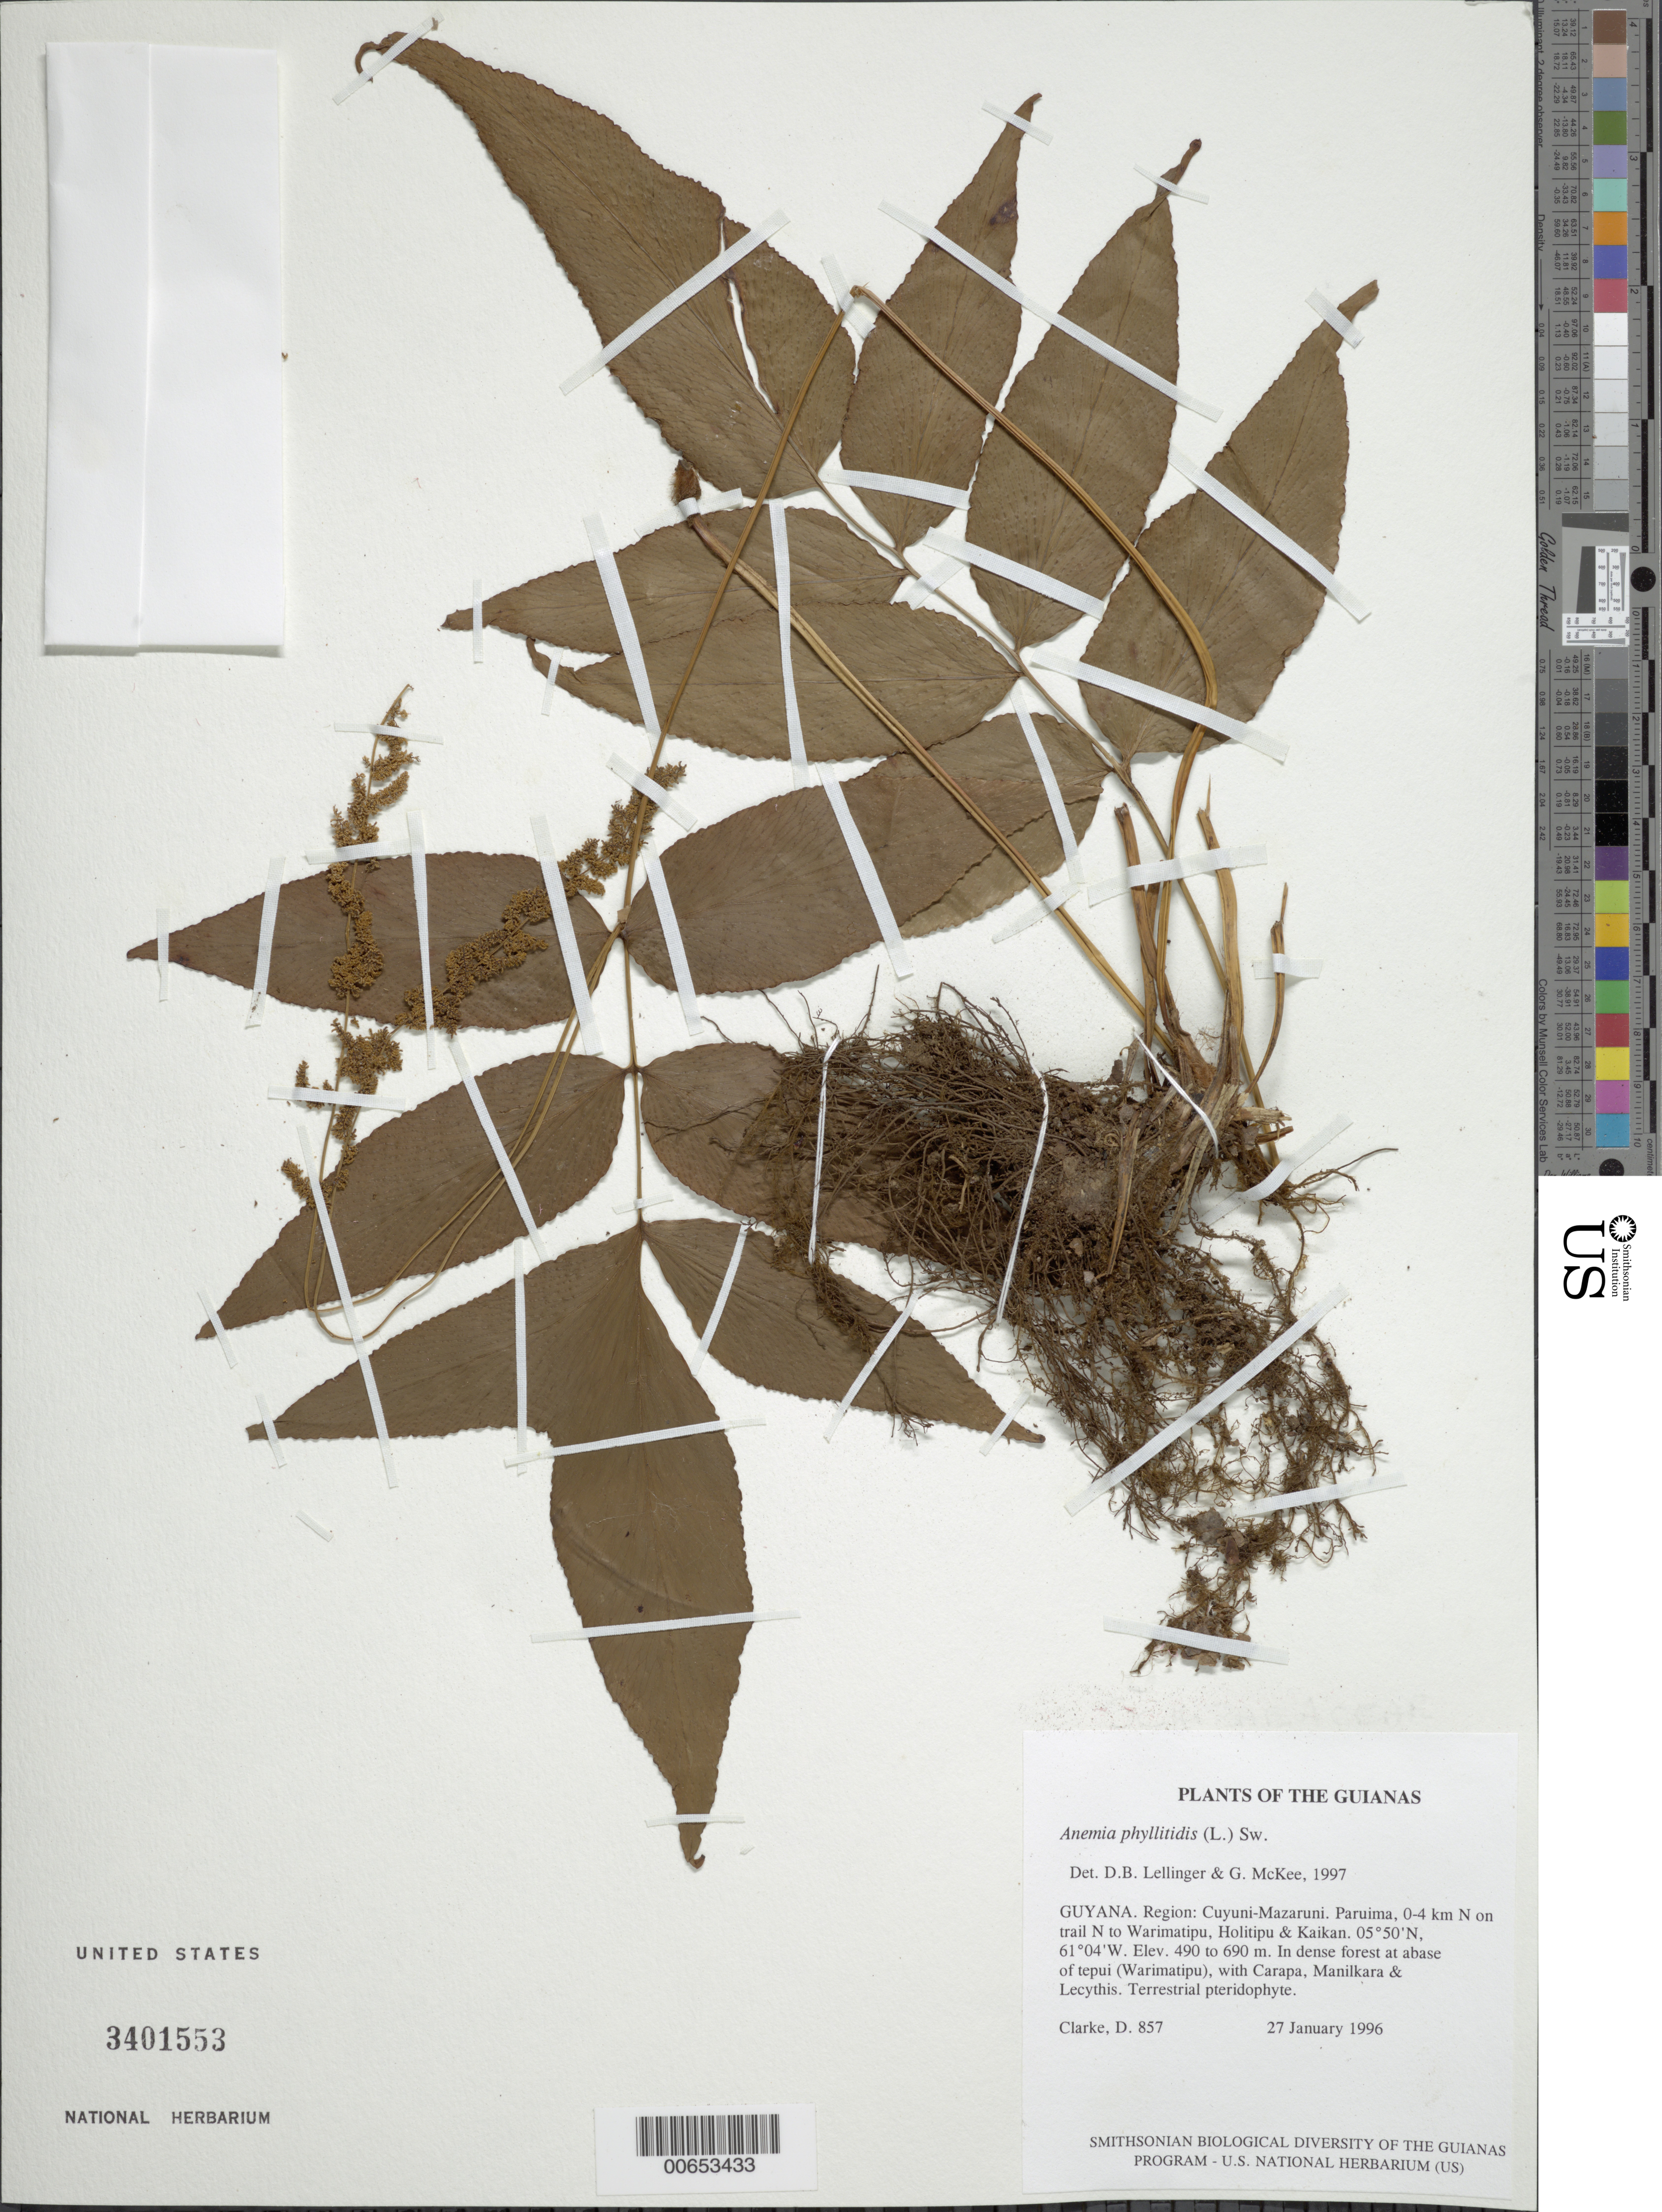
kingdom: Plantae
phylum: Tracheophyta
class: Polypodiopsida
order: Schizaeales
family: Anemiaceae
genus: Anemia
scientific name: Anemia phyllitidis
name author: (L.) Sw.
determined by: Lellinger, D. B.; McKee, G. S.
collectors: H. D. Clarke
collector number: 857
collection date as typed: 27 January 1996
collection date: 1996-01-27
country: Guyana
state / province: Cuyuni-Mazaruni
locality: Paruima, 0-4 km N on trail N to Warimatipu, Holitipu & Kaikan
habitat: In dense forest at abase of tepui (Warimatipu), with Carapa, Manilkara & Lecythis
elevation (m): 490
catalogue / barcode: US 3401553